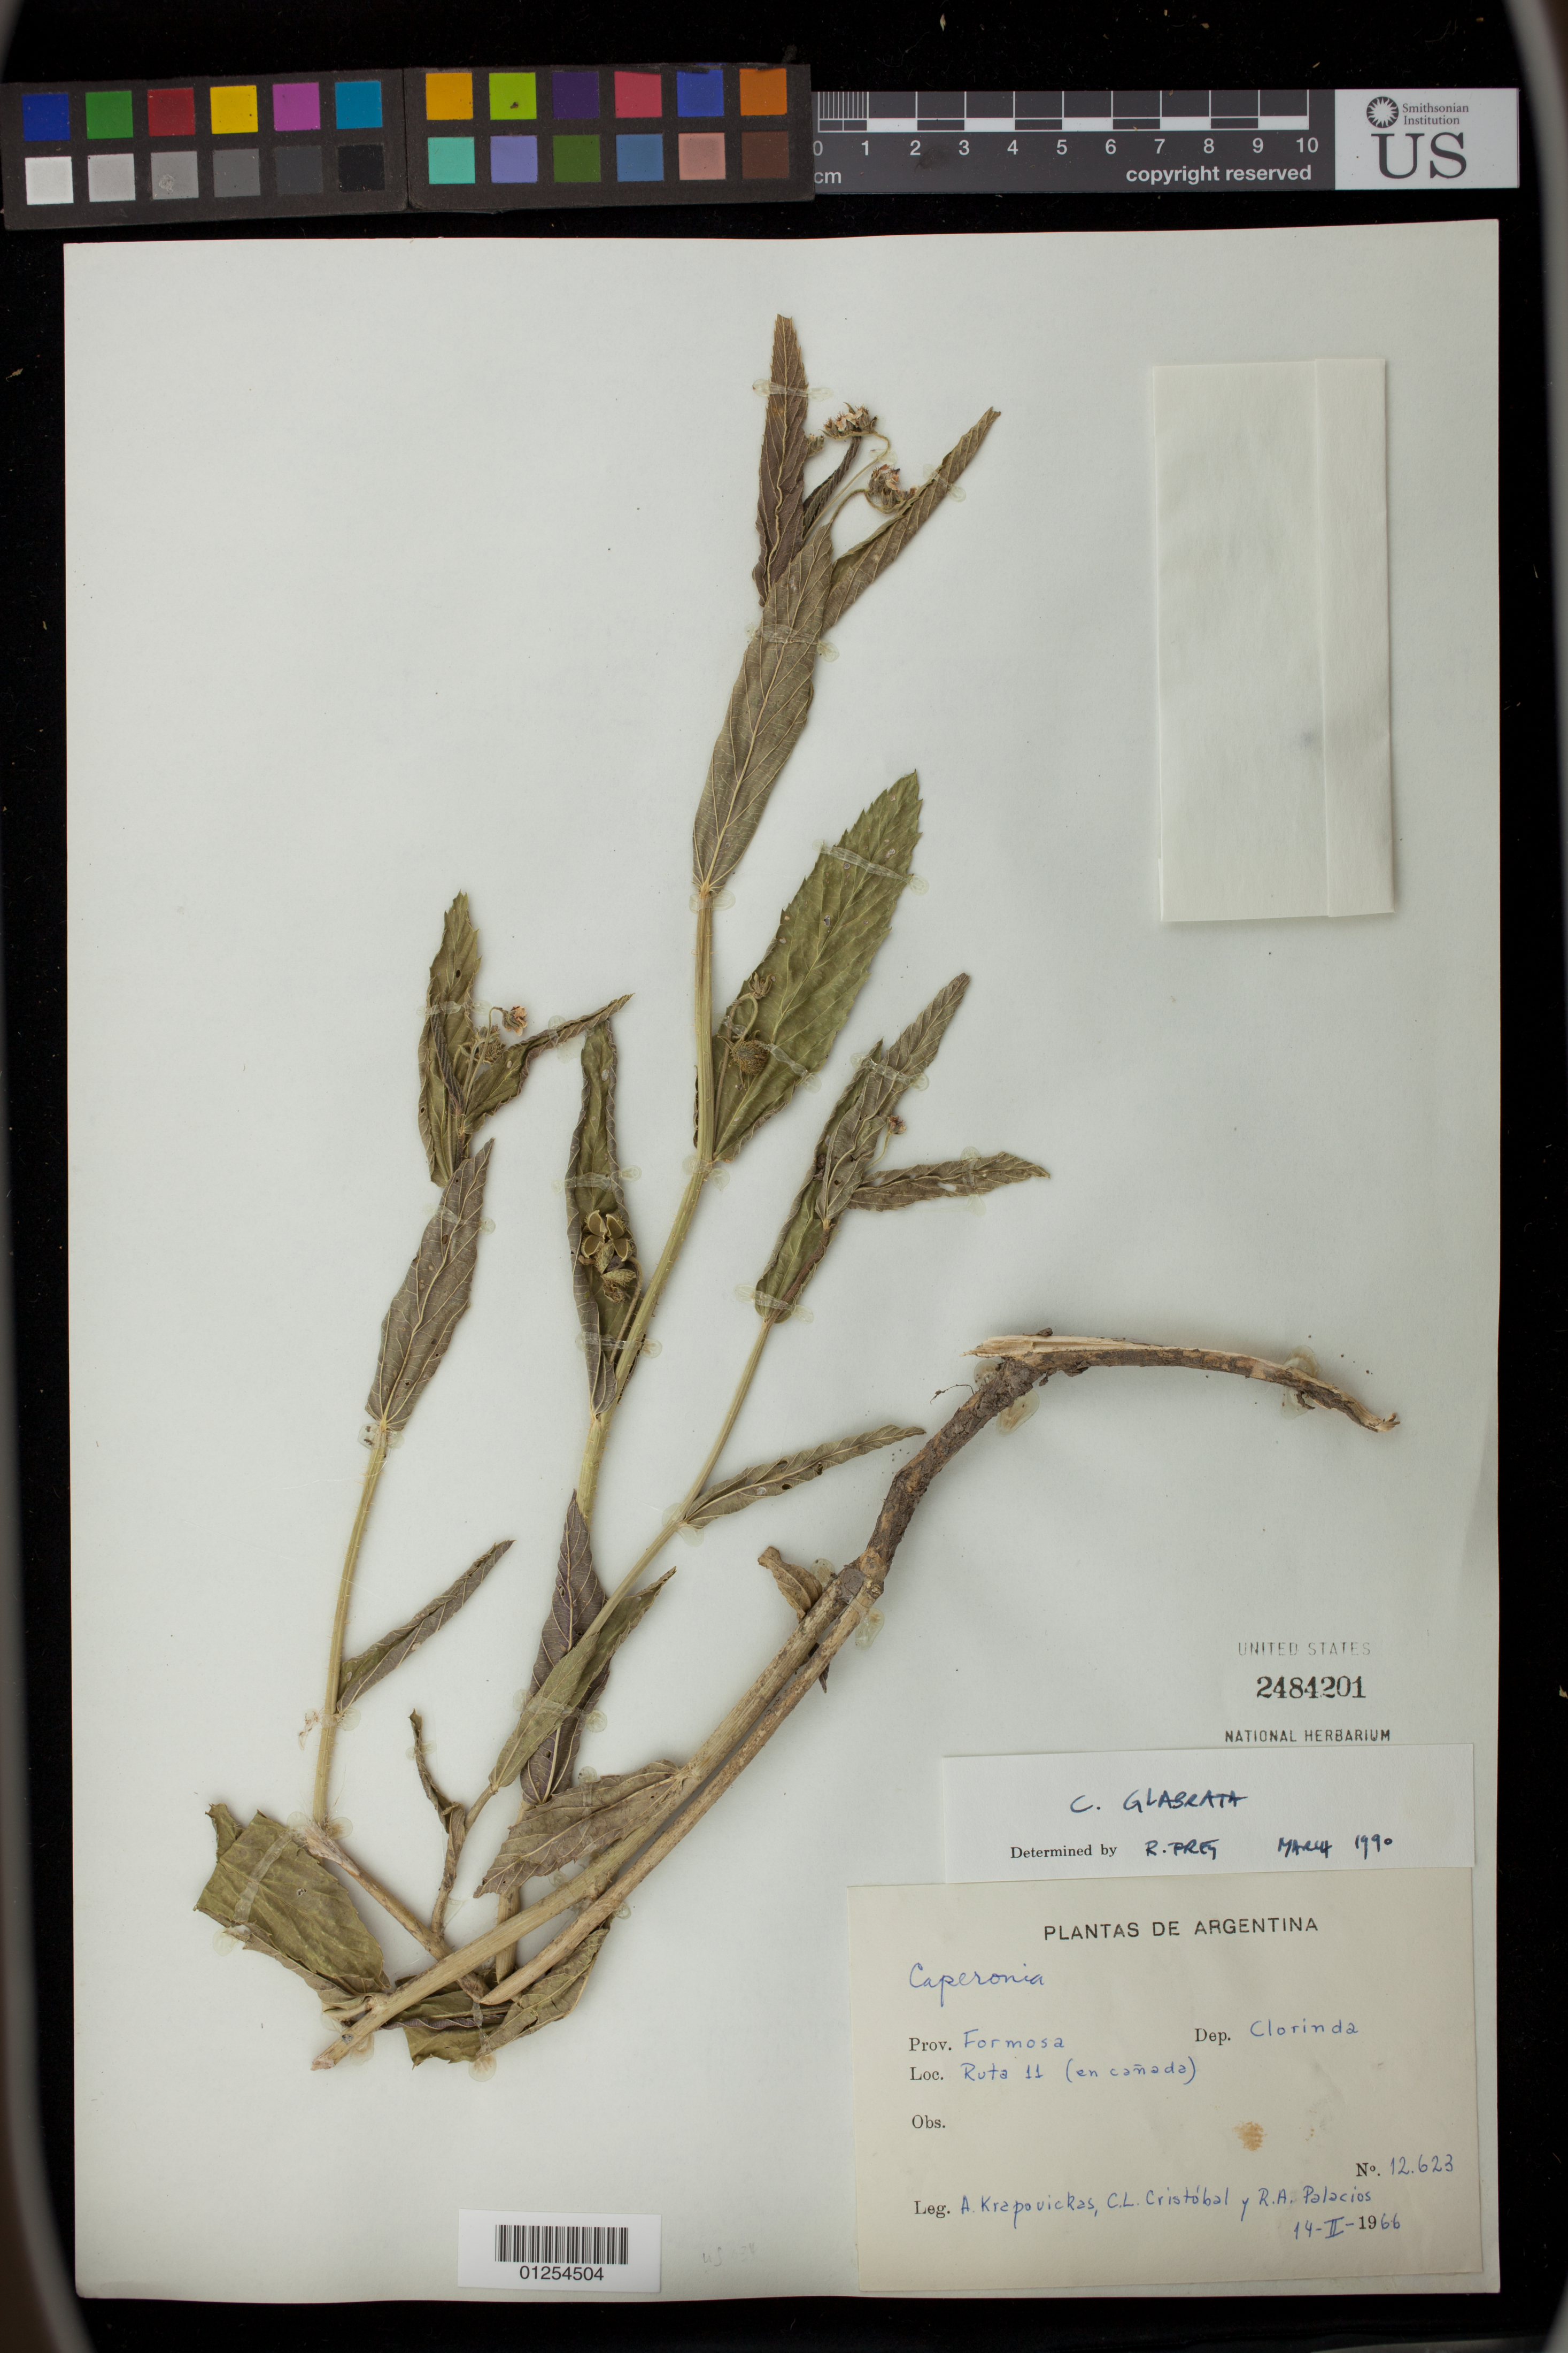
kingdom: Plantae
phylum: Tracheophyta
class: Magnoliopsida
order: Malpighiales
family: Euphorbiaceae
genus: Caperonia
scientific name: Caperonia glabrata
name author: Pax & K. Hoffm.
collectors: A. Krapovickas, C. L. Cristóbal & R. Palacios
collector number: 12623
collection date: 1966-02-14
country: Argentina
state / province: Formosa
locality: Dep. Clorinda, Ruta 11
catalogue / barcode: US 2484201